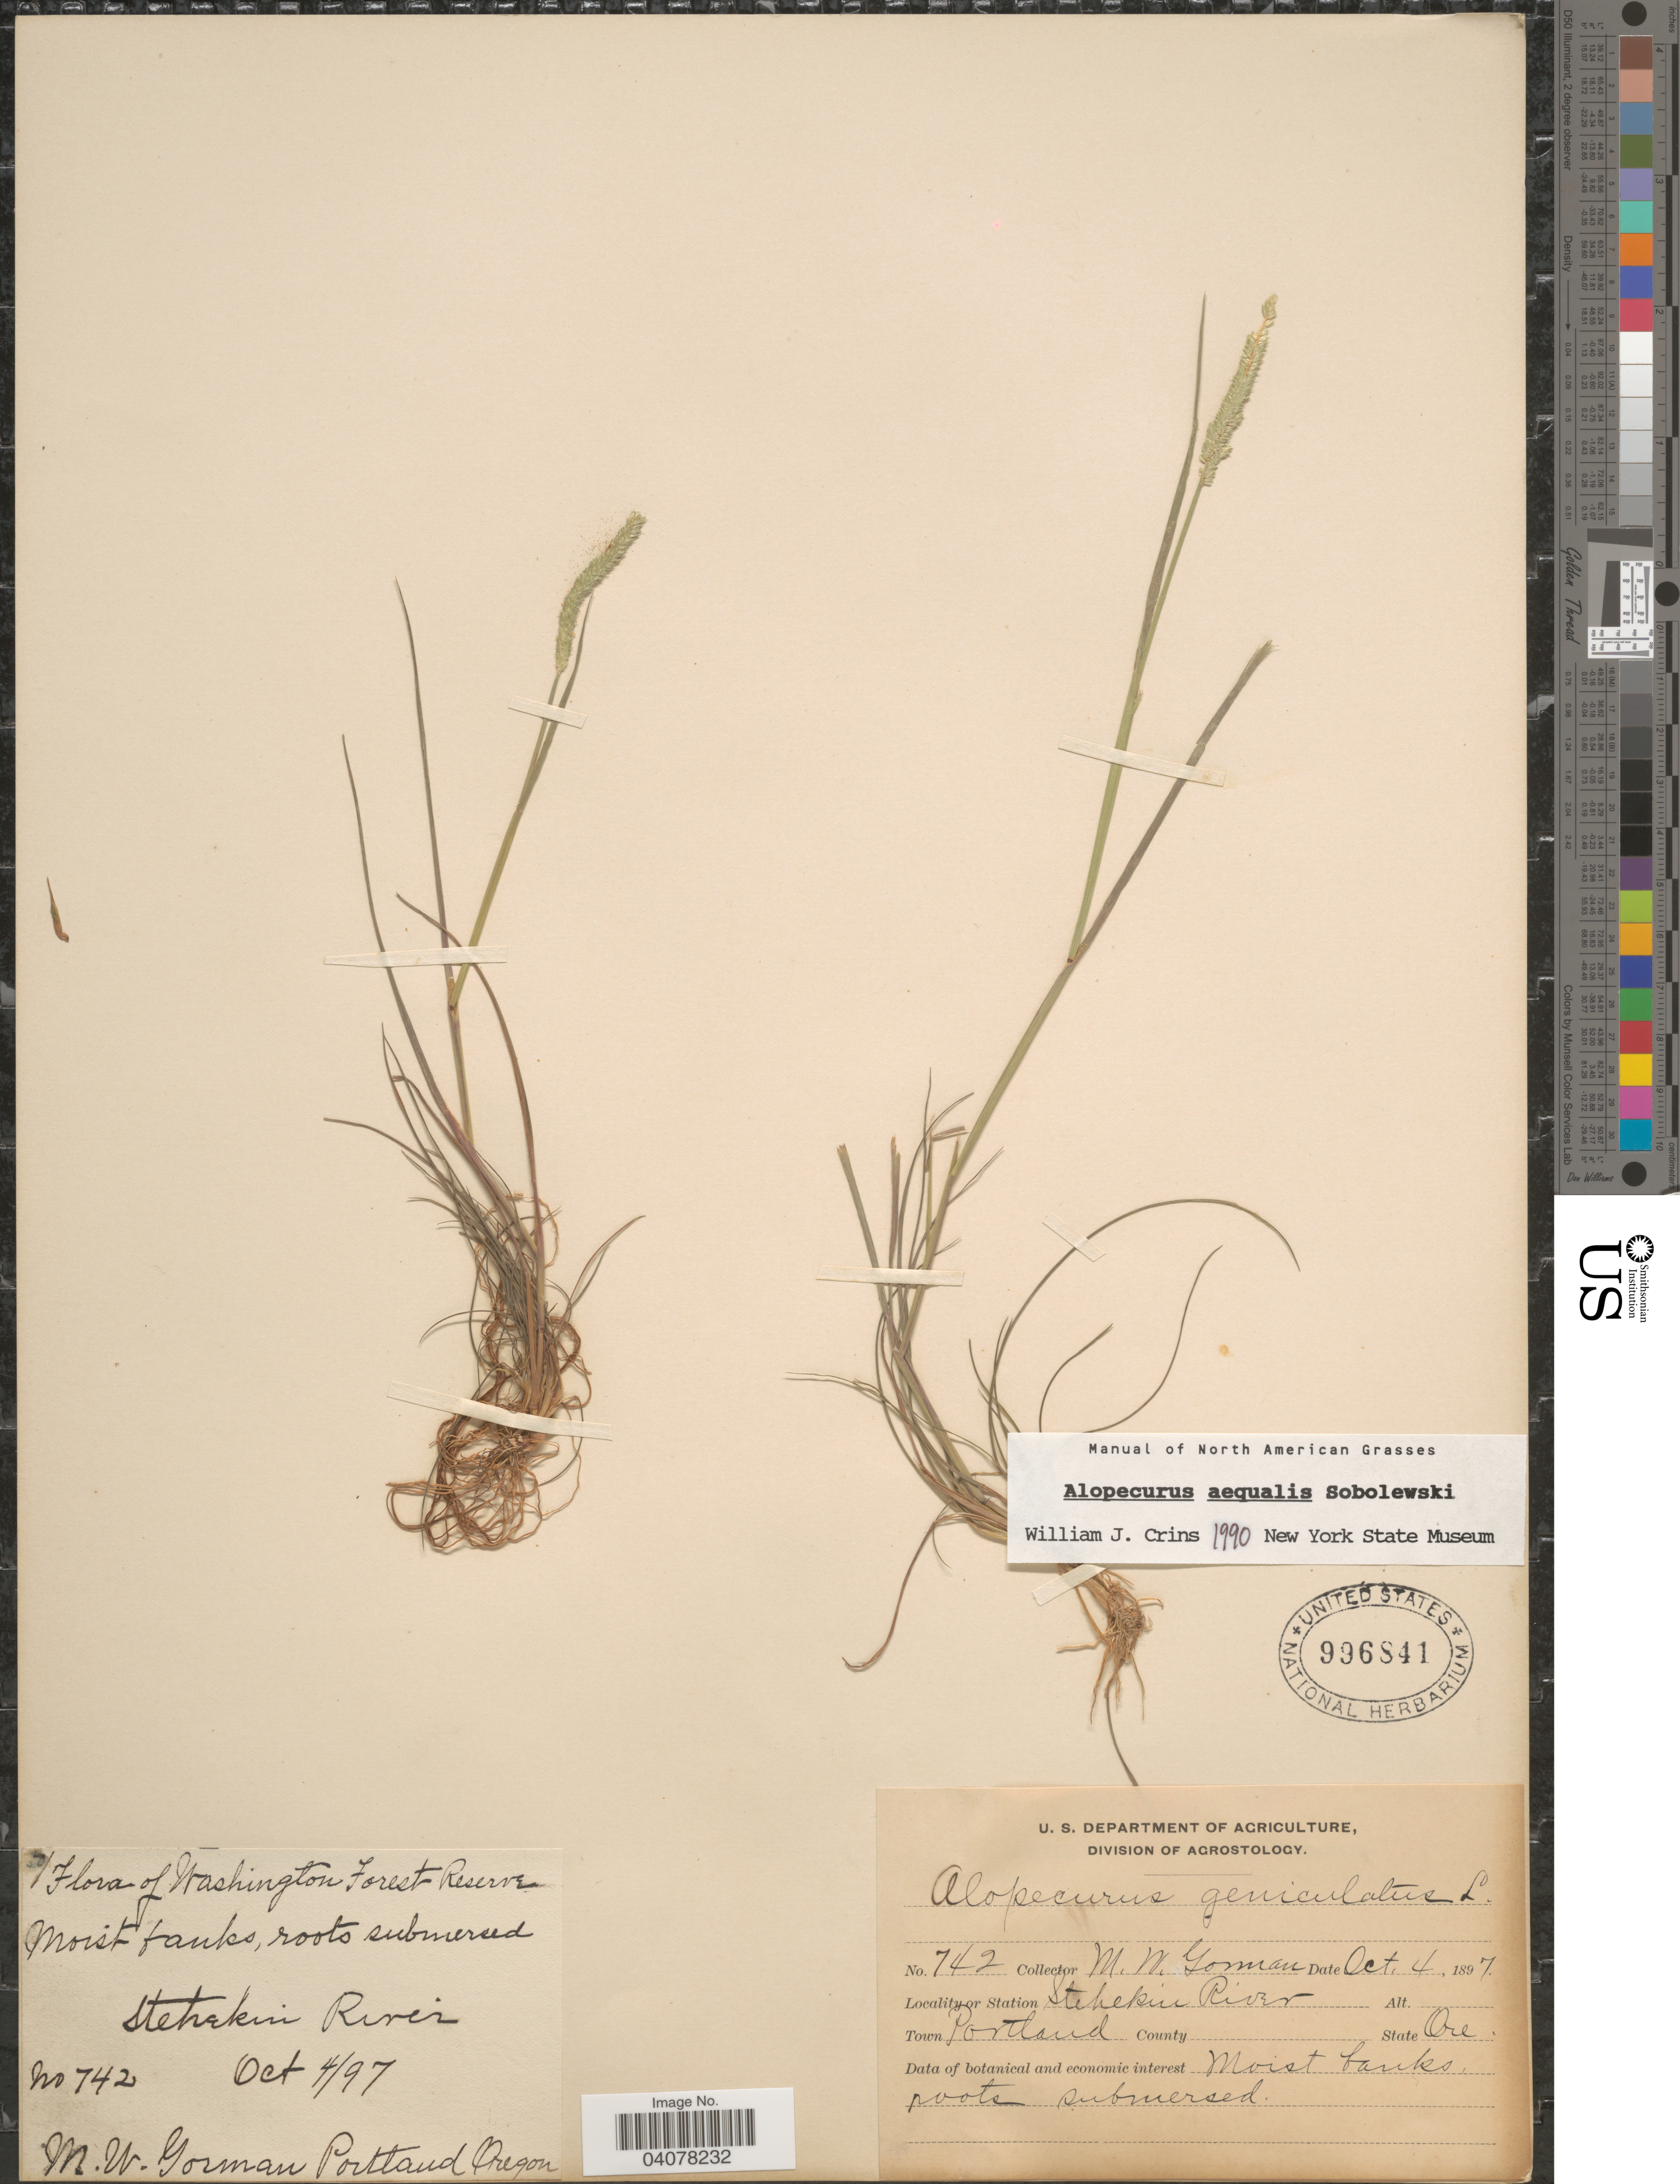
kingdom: Plantae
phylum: Tracheophyta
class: Liliopsida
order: Poales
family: Poaceae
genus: Alopecurus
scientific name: Alopecurus aequalis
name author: Sobol.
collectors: M. W. Gorman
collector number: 742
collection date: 1897-10-04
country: United States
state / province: Oregon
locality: Washington Forest Reserve. Moist banks, roots submerced. Stehakin River. Town Portland.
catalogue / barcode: US 996841